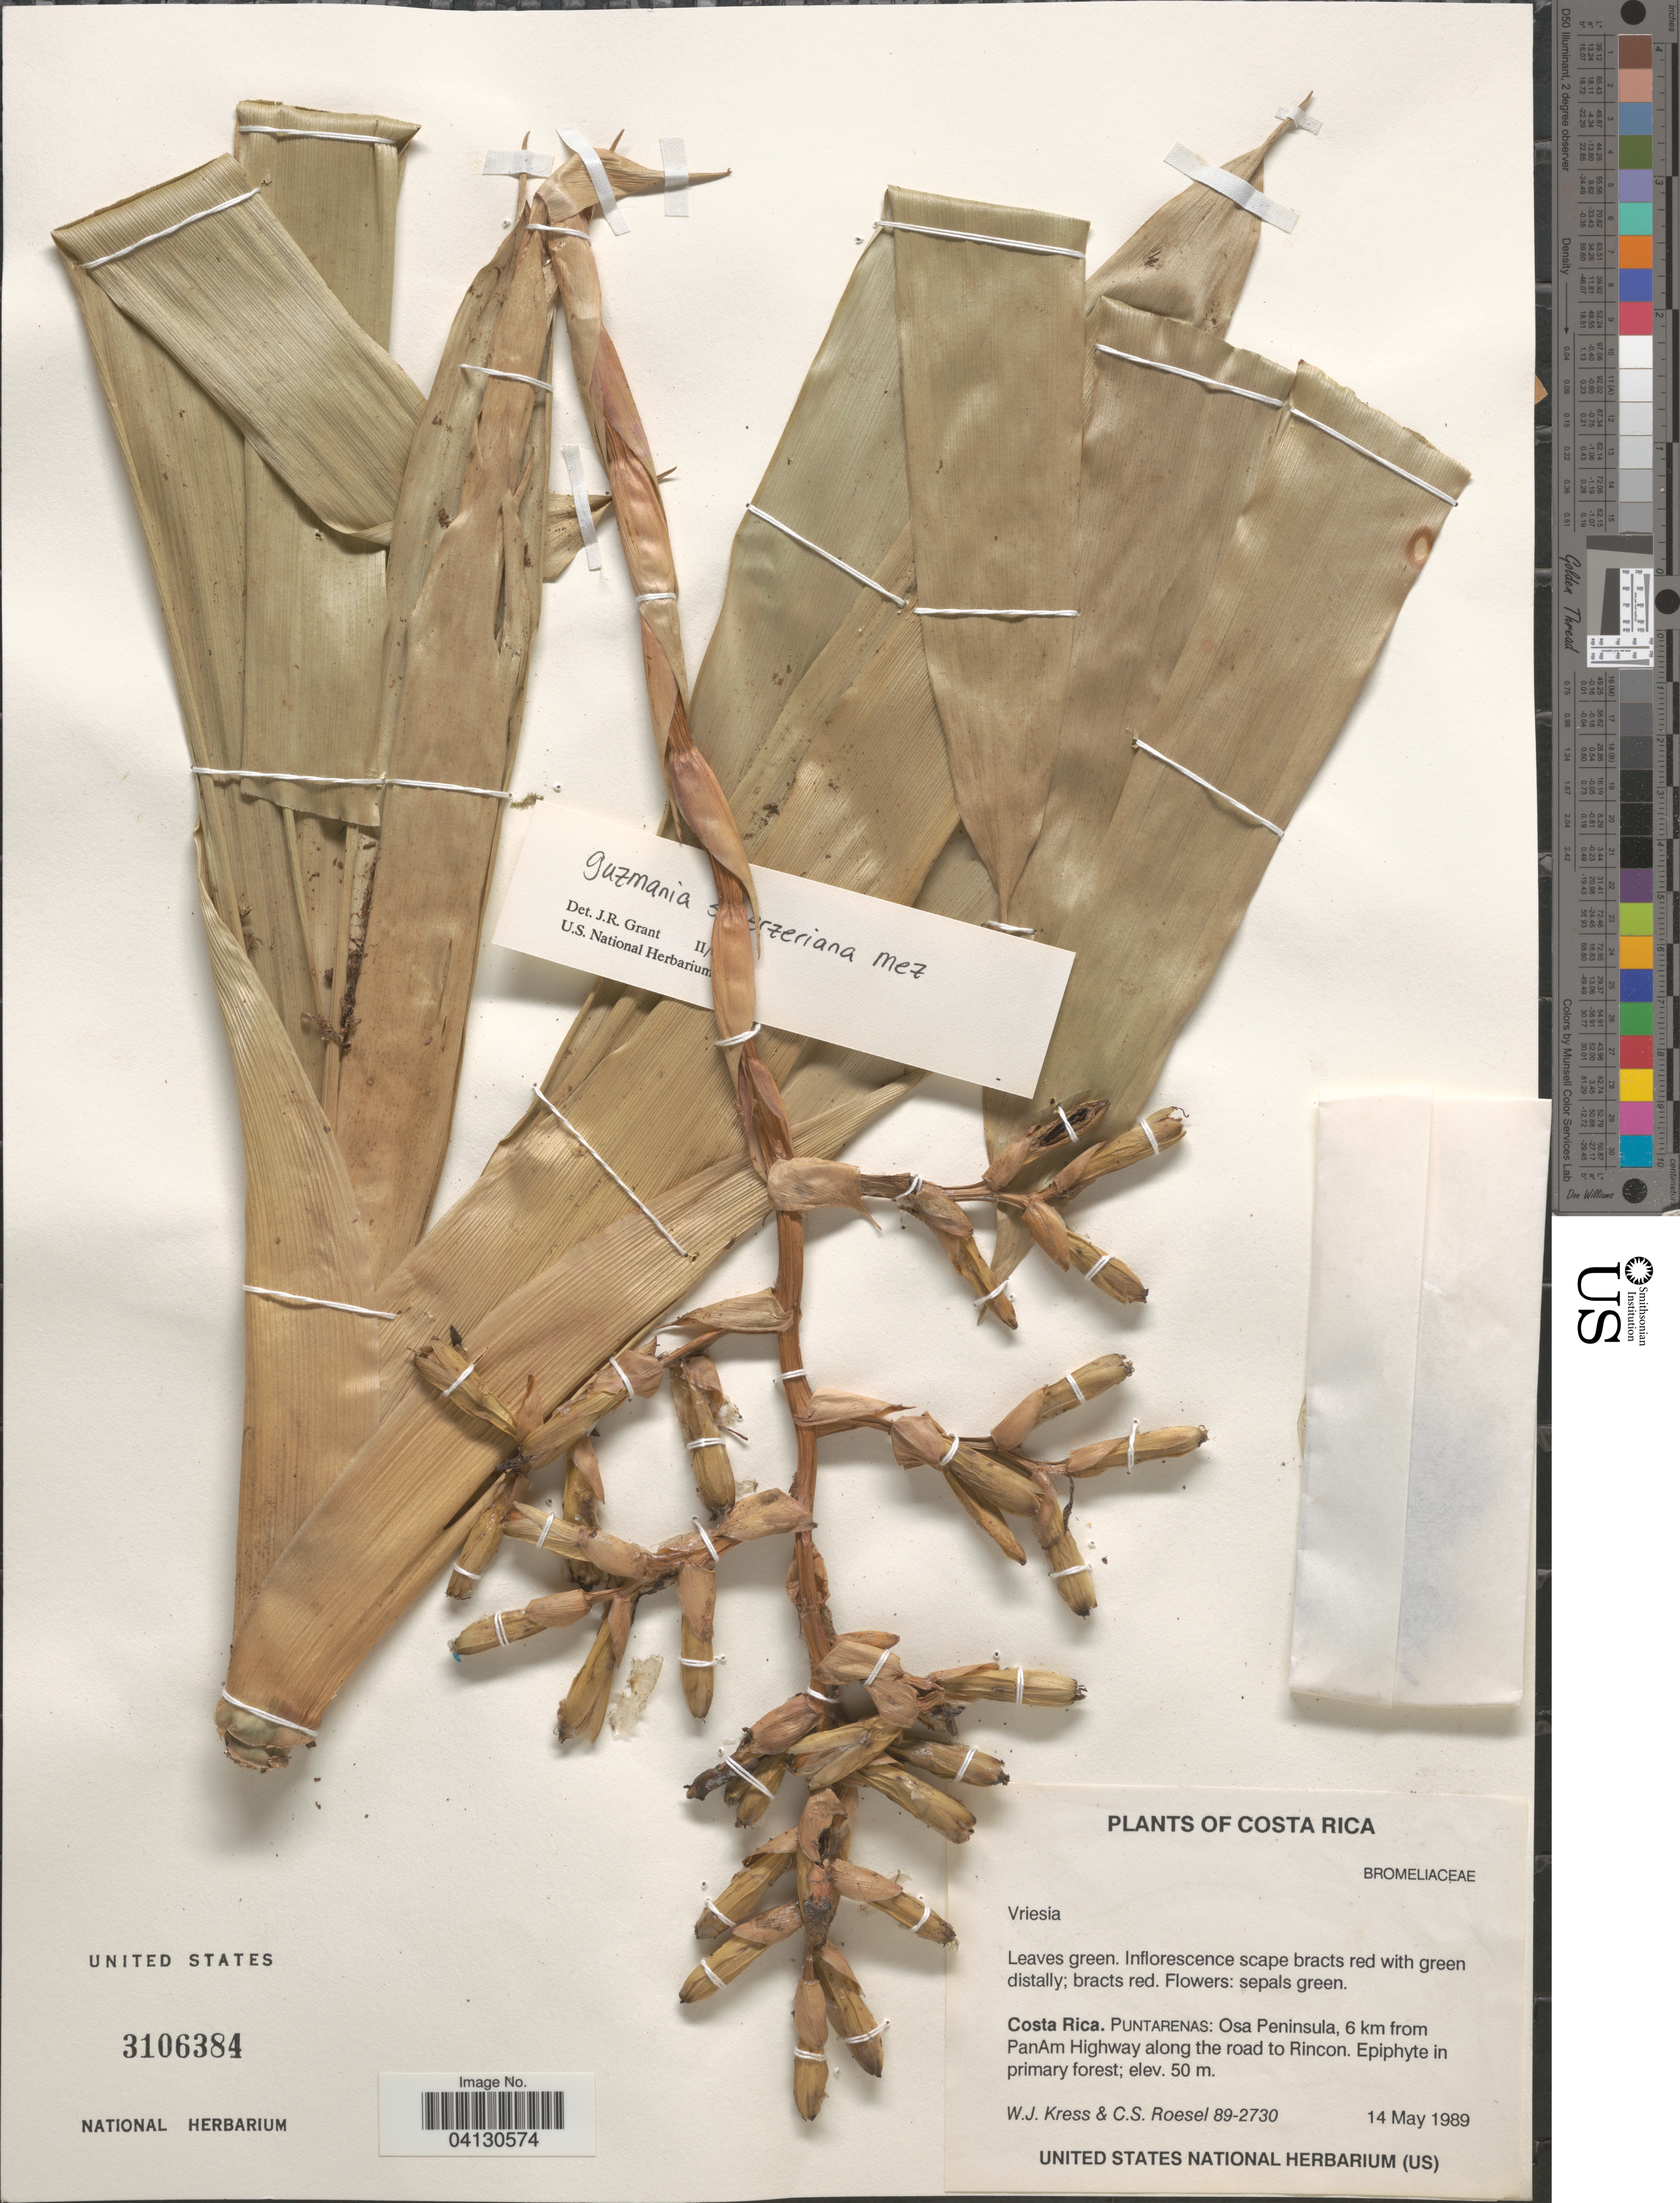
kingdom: Plantae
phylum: Tracheophyta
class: Liliopsida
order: Poales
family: Bromeliaceae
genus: Guzmania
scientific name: Guzmania scherzeriana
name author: Mez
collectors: W. J. Kress & C. S. Roesel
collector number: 89-2730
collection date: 1989-05-14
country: Costa Rica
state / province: Puntarenas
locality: Osa Peninsula, 6 km from PanAm Highway along the road to Rincon.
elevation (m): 50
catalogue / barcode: US 3106384